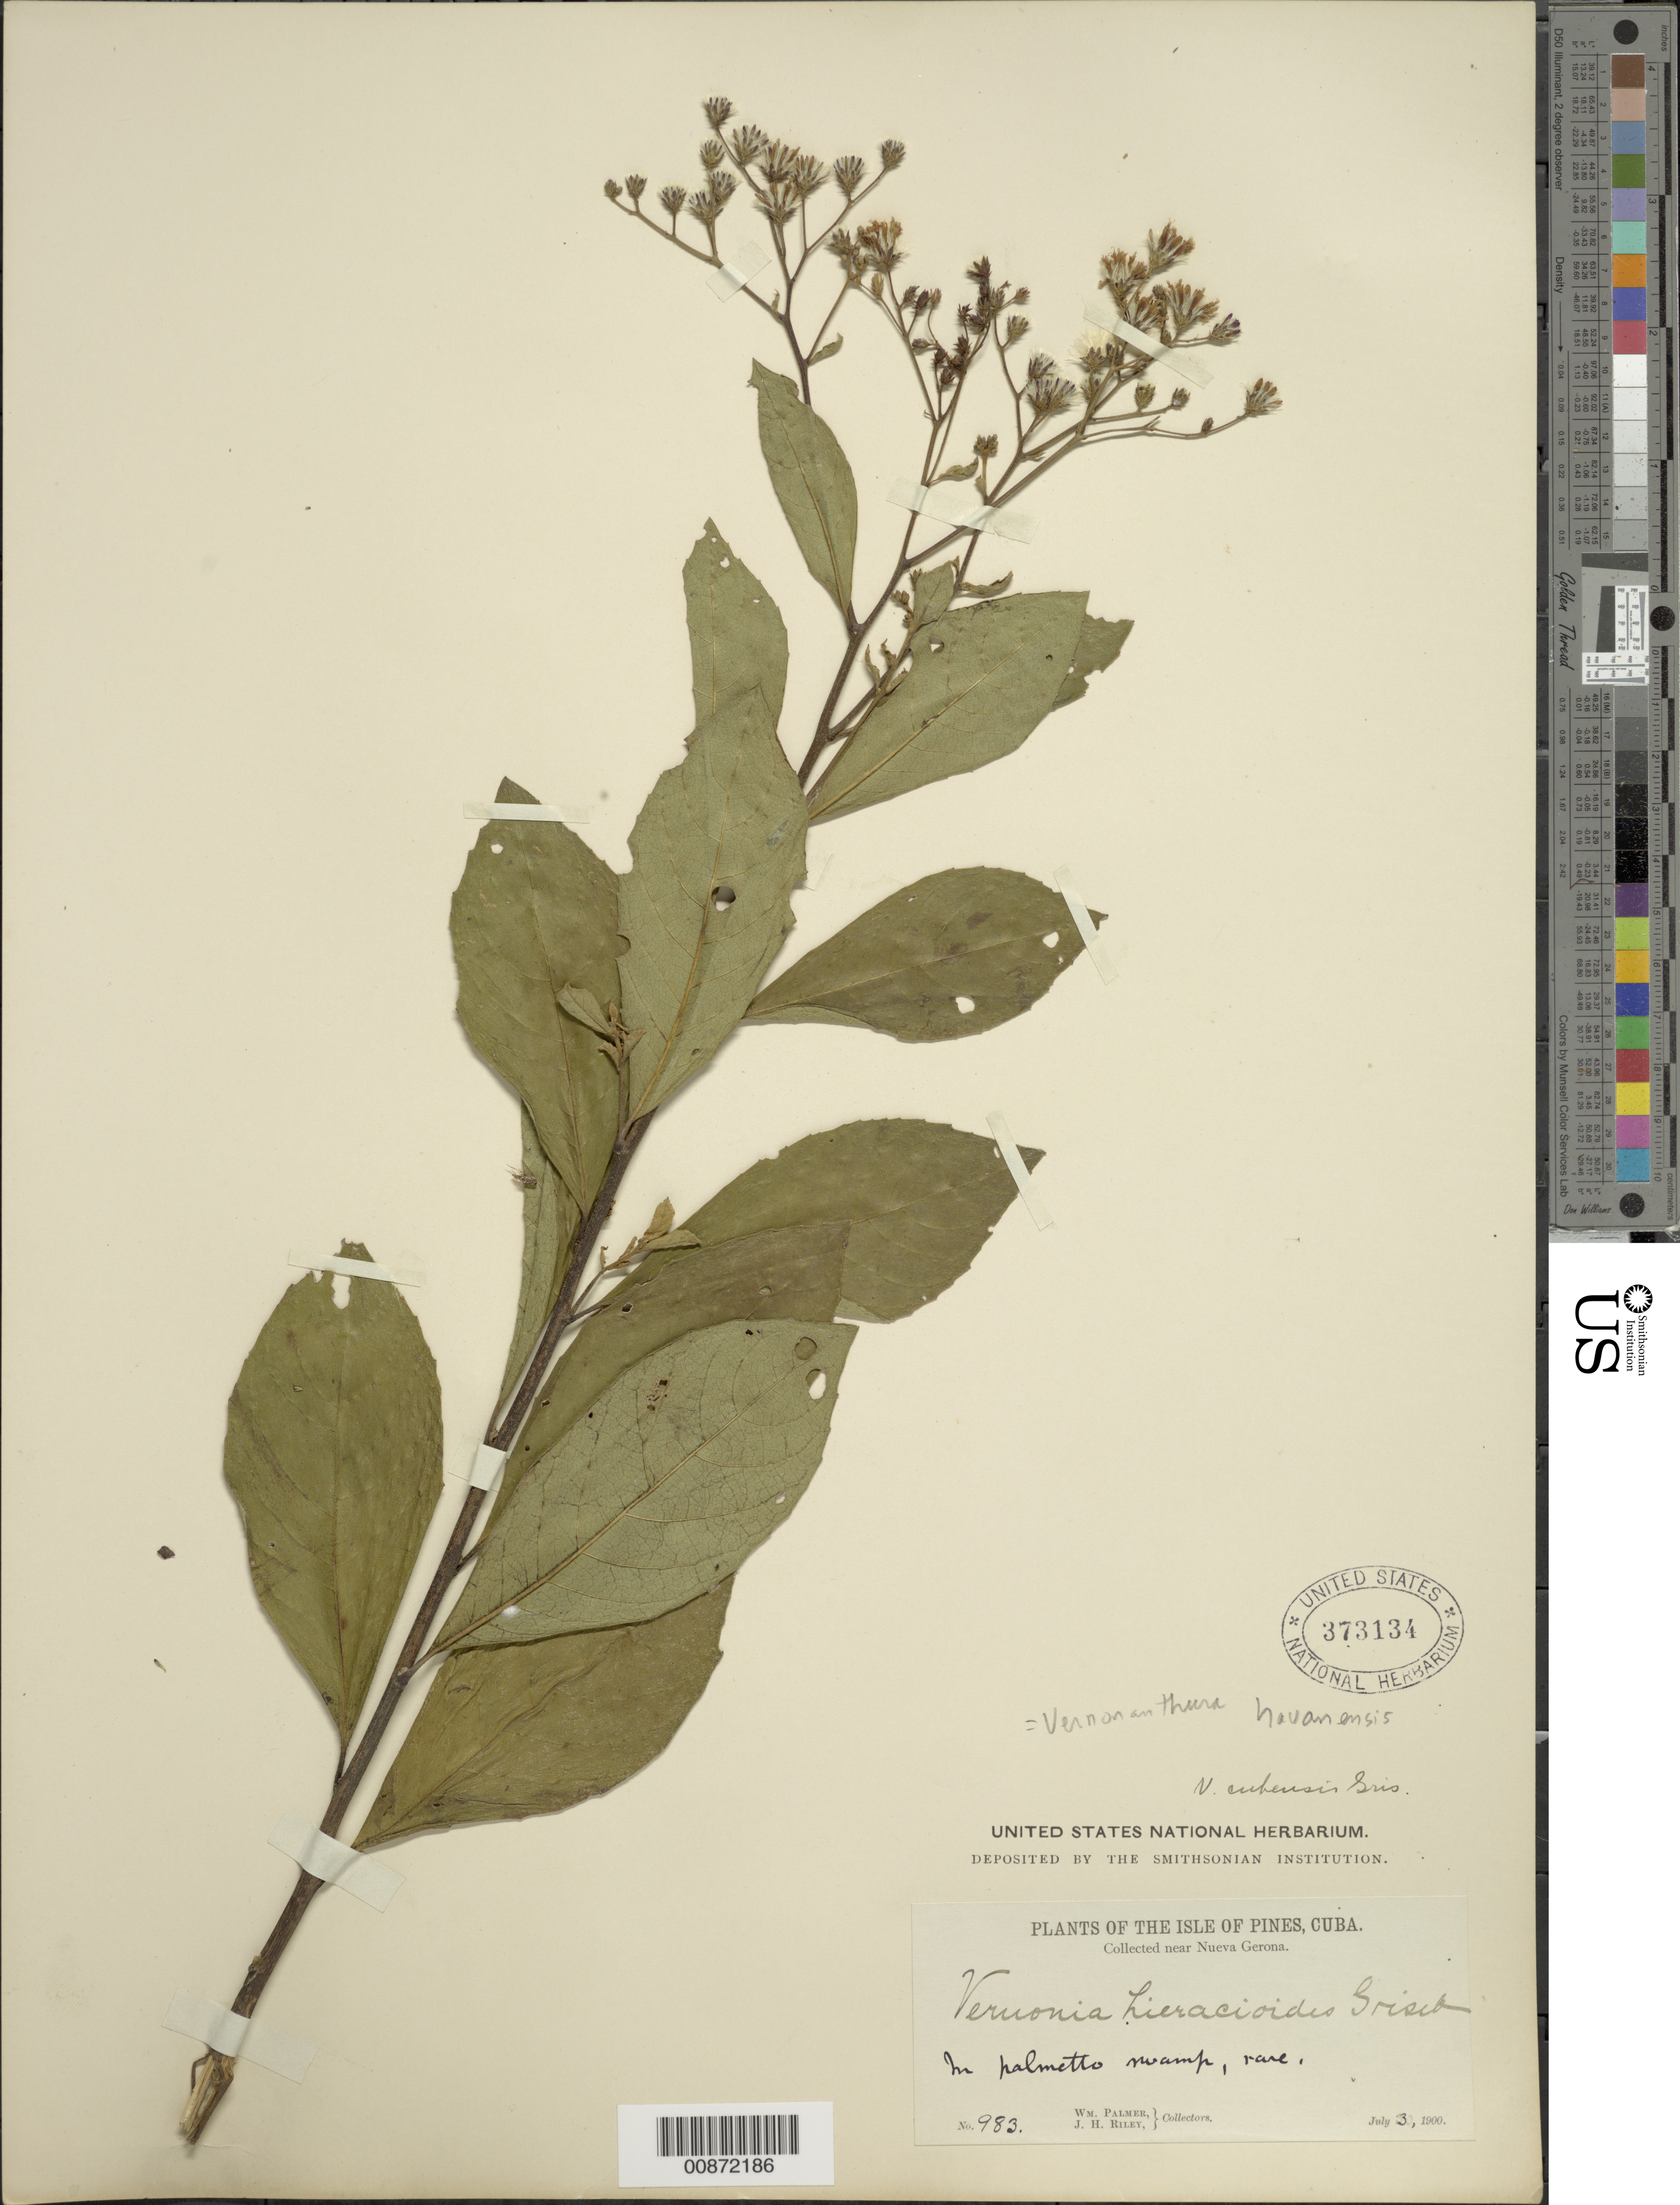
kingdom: Plantae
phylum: Tracheophyta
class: Magnoliopsida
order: Asterales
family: Asteraceae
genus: Vernonanthura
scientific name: Vernonanthura havanensis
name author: (DC.) H. Rob.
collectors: W. Palmer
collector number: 983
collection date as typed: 03 Jul 1900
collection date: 1900-07-03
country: Cuba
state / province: Isla de La Juventud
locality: Near Nueva Gerona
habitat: In palmetto swamp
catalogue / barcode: US 373134